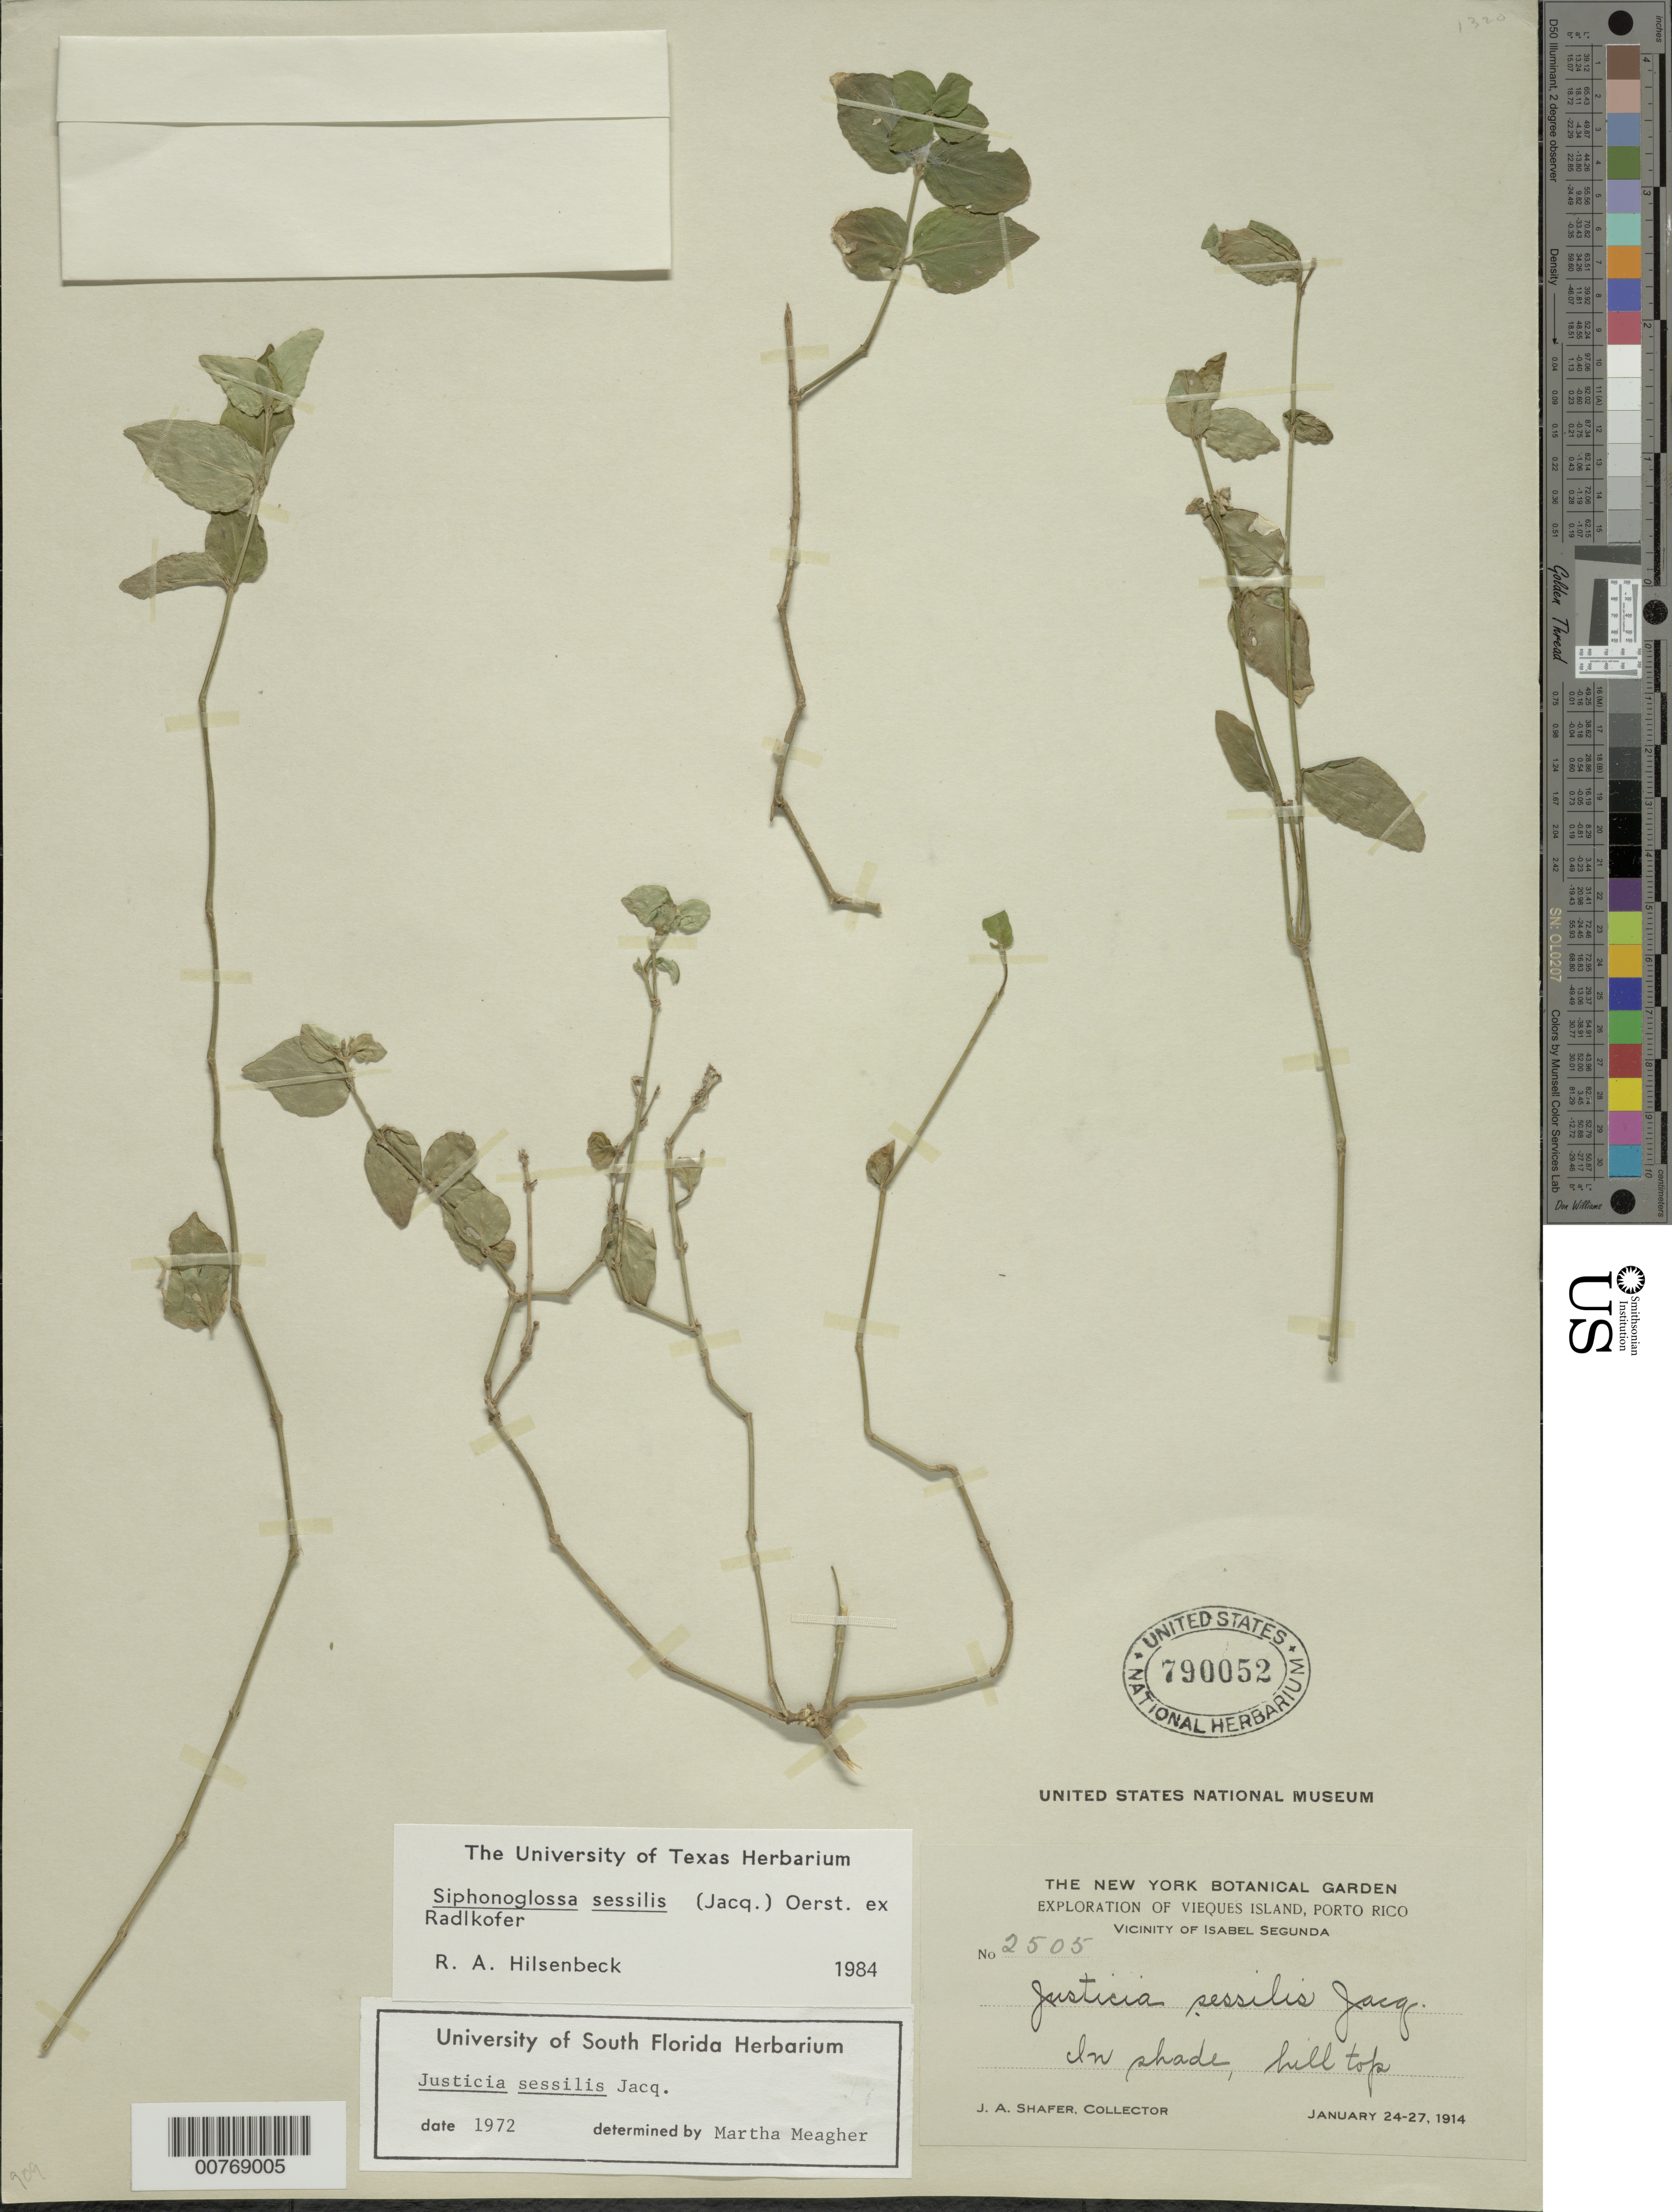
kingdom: Plantae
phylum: Tracheophyta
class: Magnoliopsida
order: Lamiales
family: Acanthaceae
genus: Siphonoglossa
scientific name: Siphonoglossa sessilis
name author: (Jacq.) D.N. Gibson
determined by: Acevedo-Rodríguez, P., (BOT), Smithsonian Institution - National Museum of Natural History (UNITED STATES)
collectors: J. A. Shafer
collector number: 2505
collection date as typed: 24 Jan 1914 to 27 Jan 1914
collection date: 1914-01-24/1914-01-27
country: Puerto Rico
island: Vieques I.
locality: Vicinity of Isabel Segunda, hilltop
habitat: In shade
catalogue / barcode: US 790052